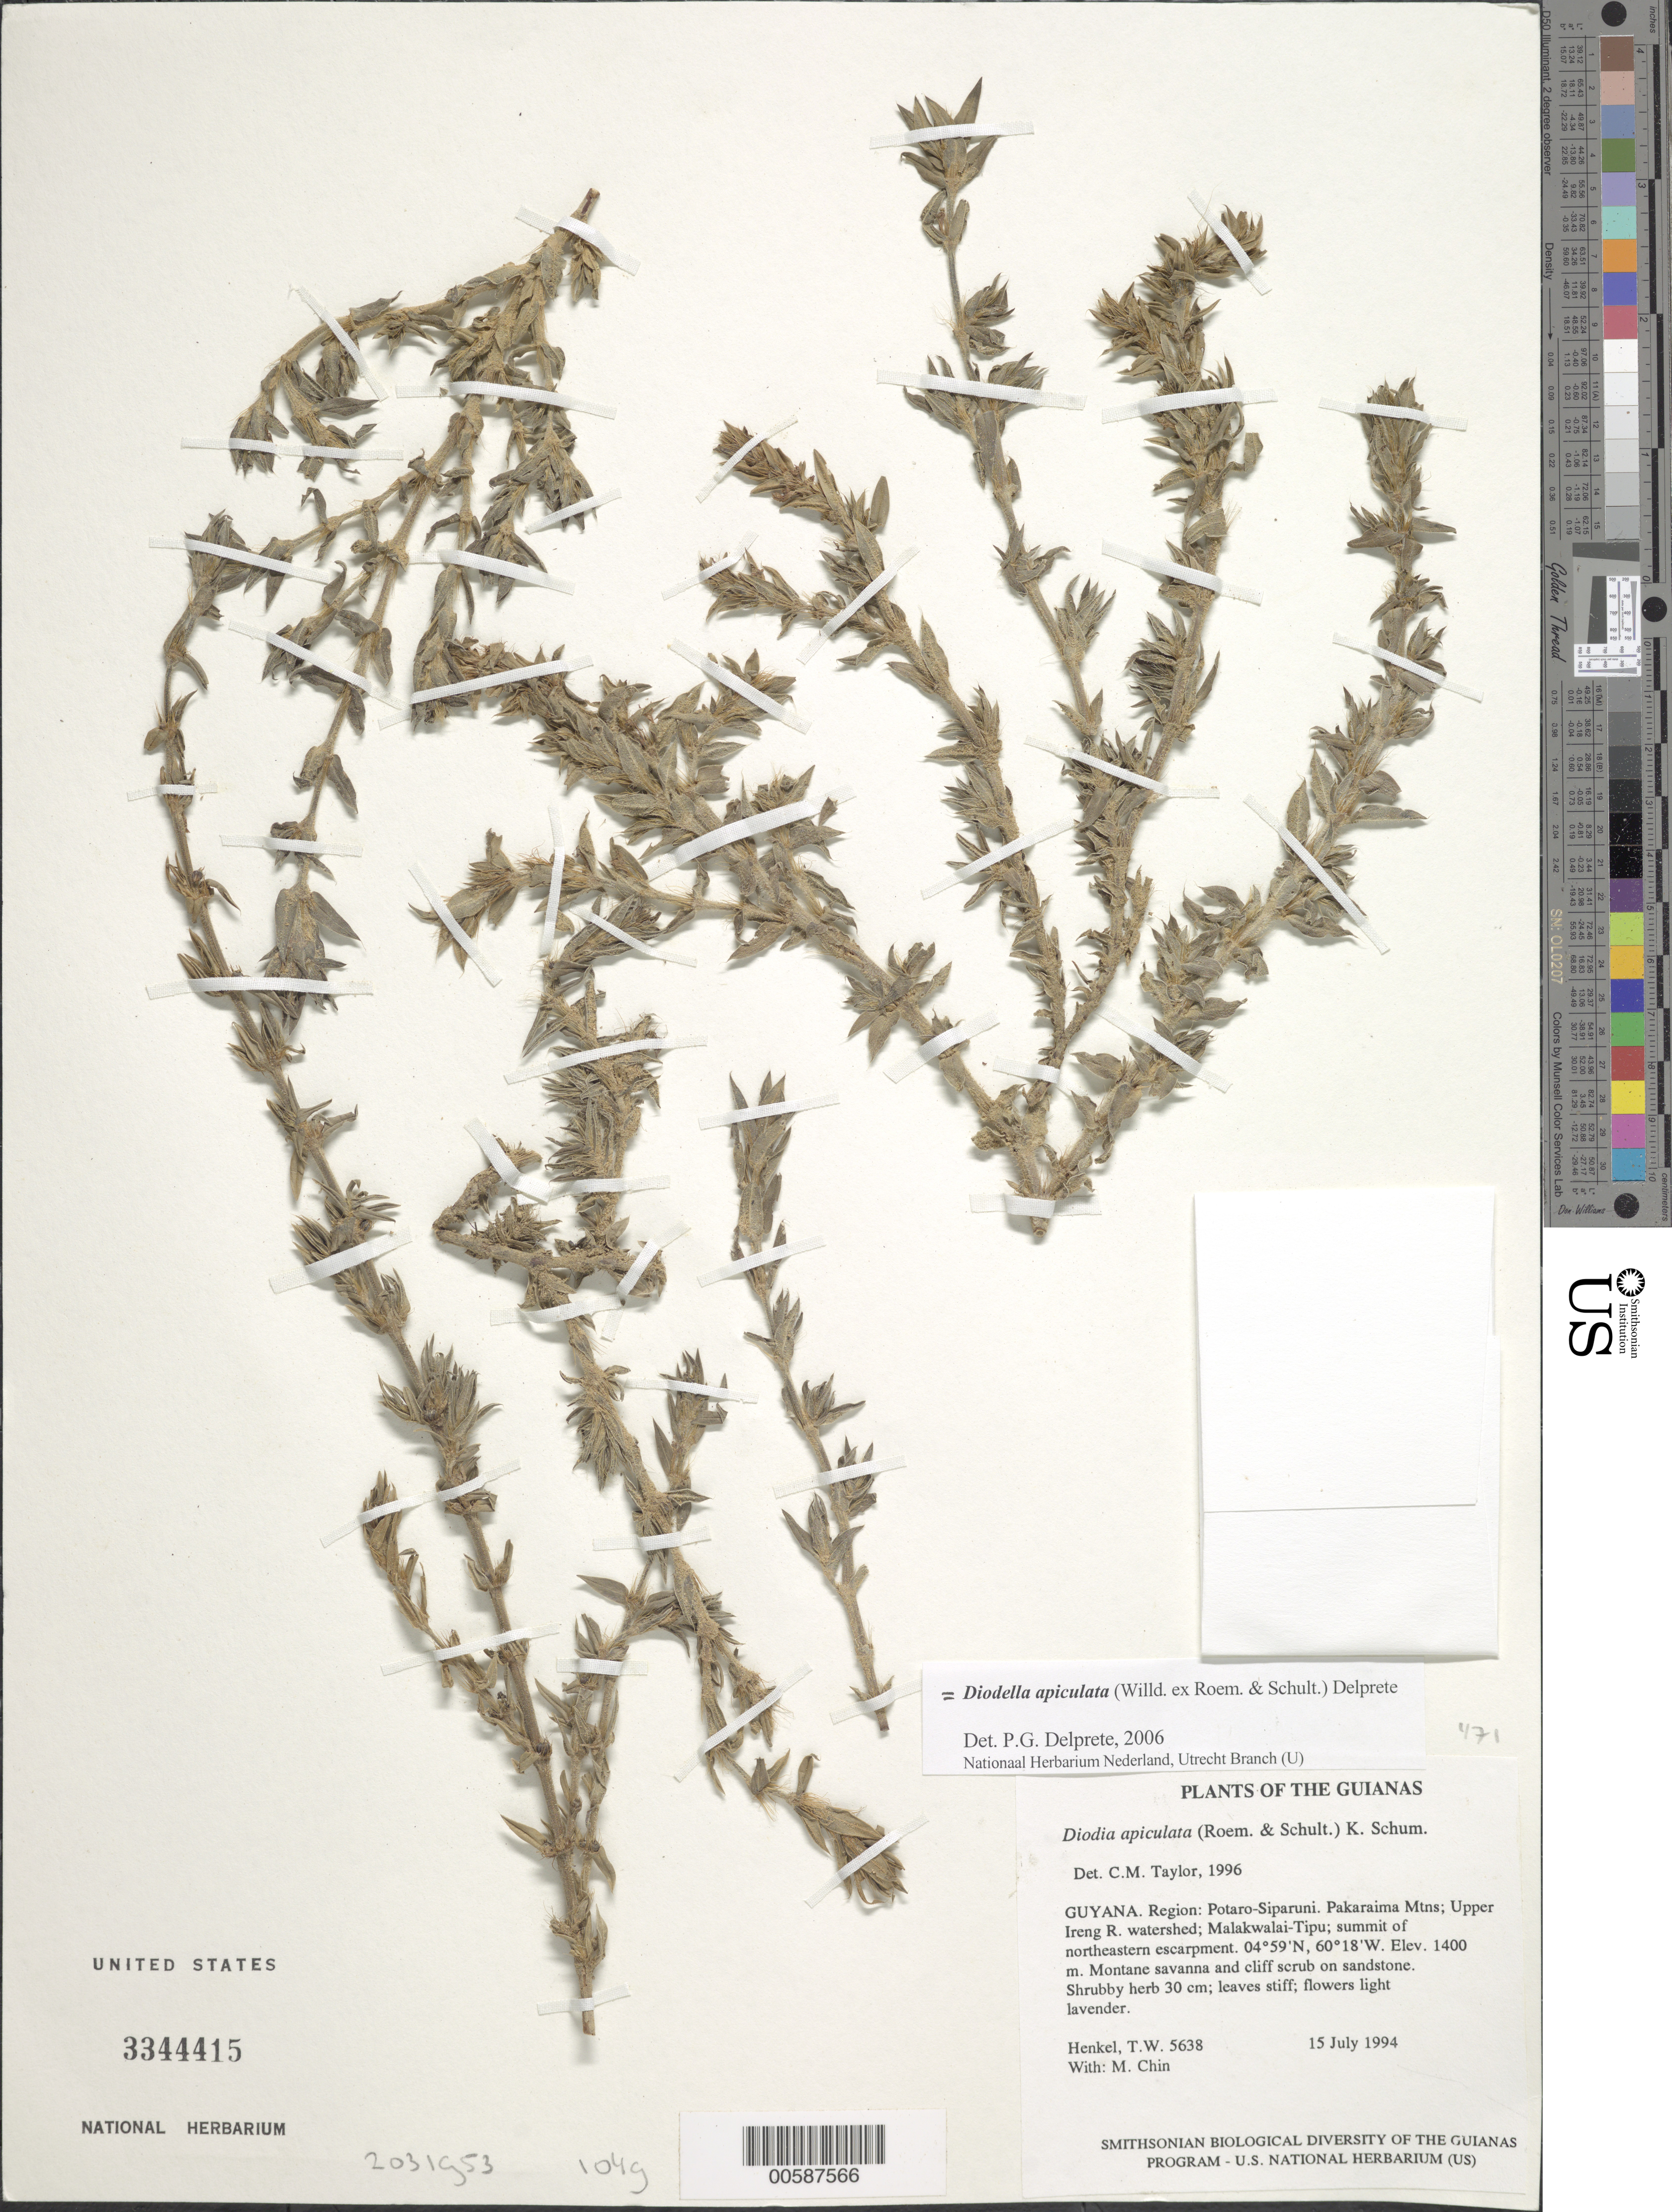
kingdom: Plantae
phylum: Tracheophyta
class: Magnoliopsida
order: Gentianales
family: Rubiaceae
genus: Diodella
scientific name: Diodella apiculata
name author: (Willd. ex Roem. & Schult.) Delprete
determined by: Delprete, P. G., Herb. de Guyane Cay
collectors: T. Henkel & M. Chin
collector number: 5638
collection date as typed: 15 July 1994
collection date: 1994-07-15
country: Guyana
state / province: Potaro-Siparuni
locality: Pakaraima Mtns; Upper Ireng R. watershed; Malakwalai-Tipu; summit of northeastern escarpment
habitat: Montane savanna and cliff scrub on sandstone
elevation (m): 1400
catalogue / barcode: US 3344415